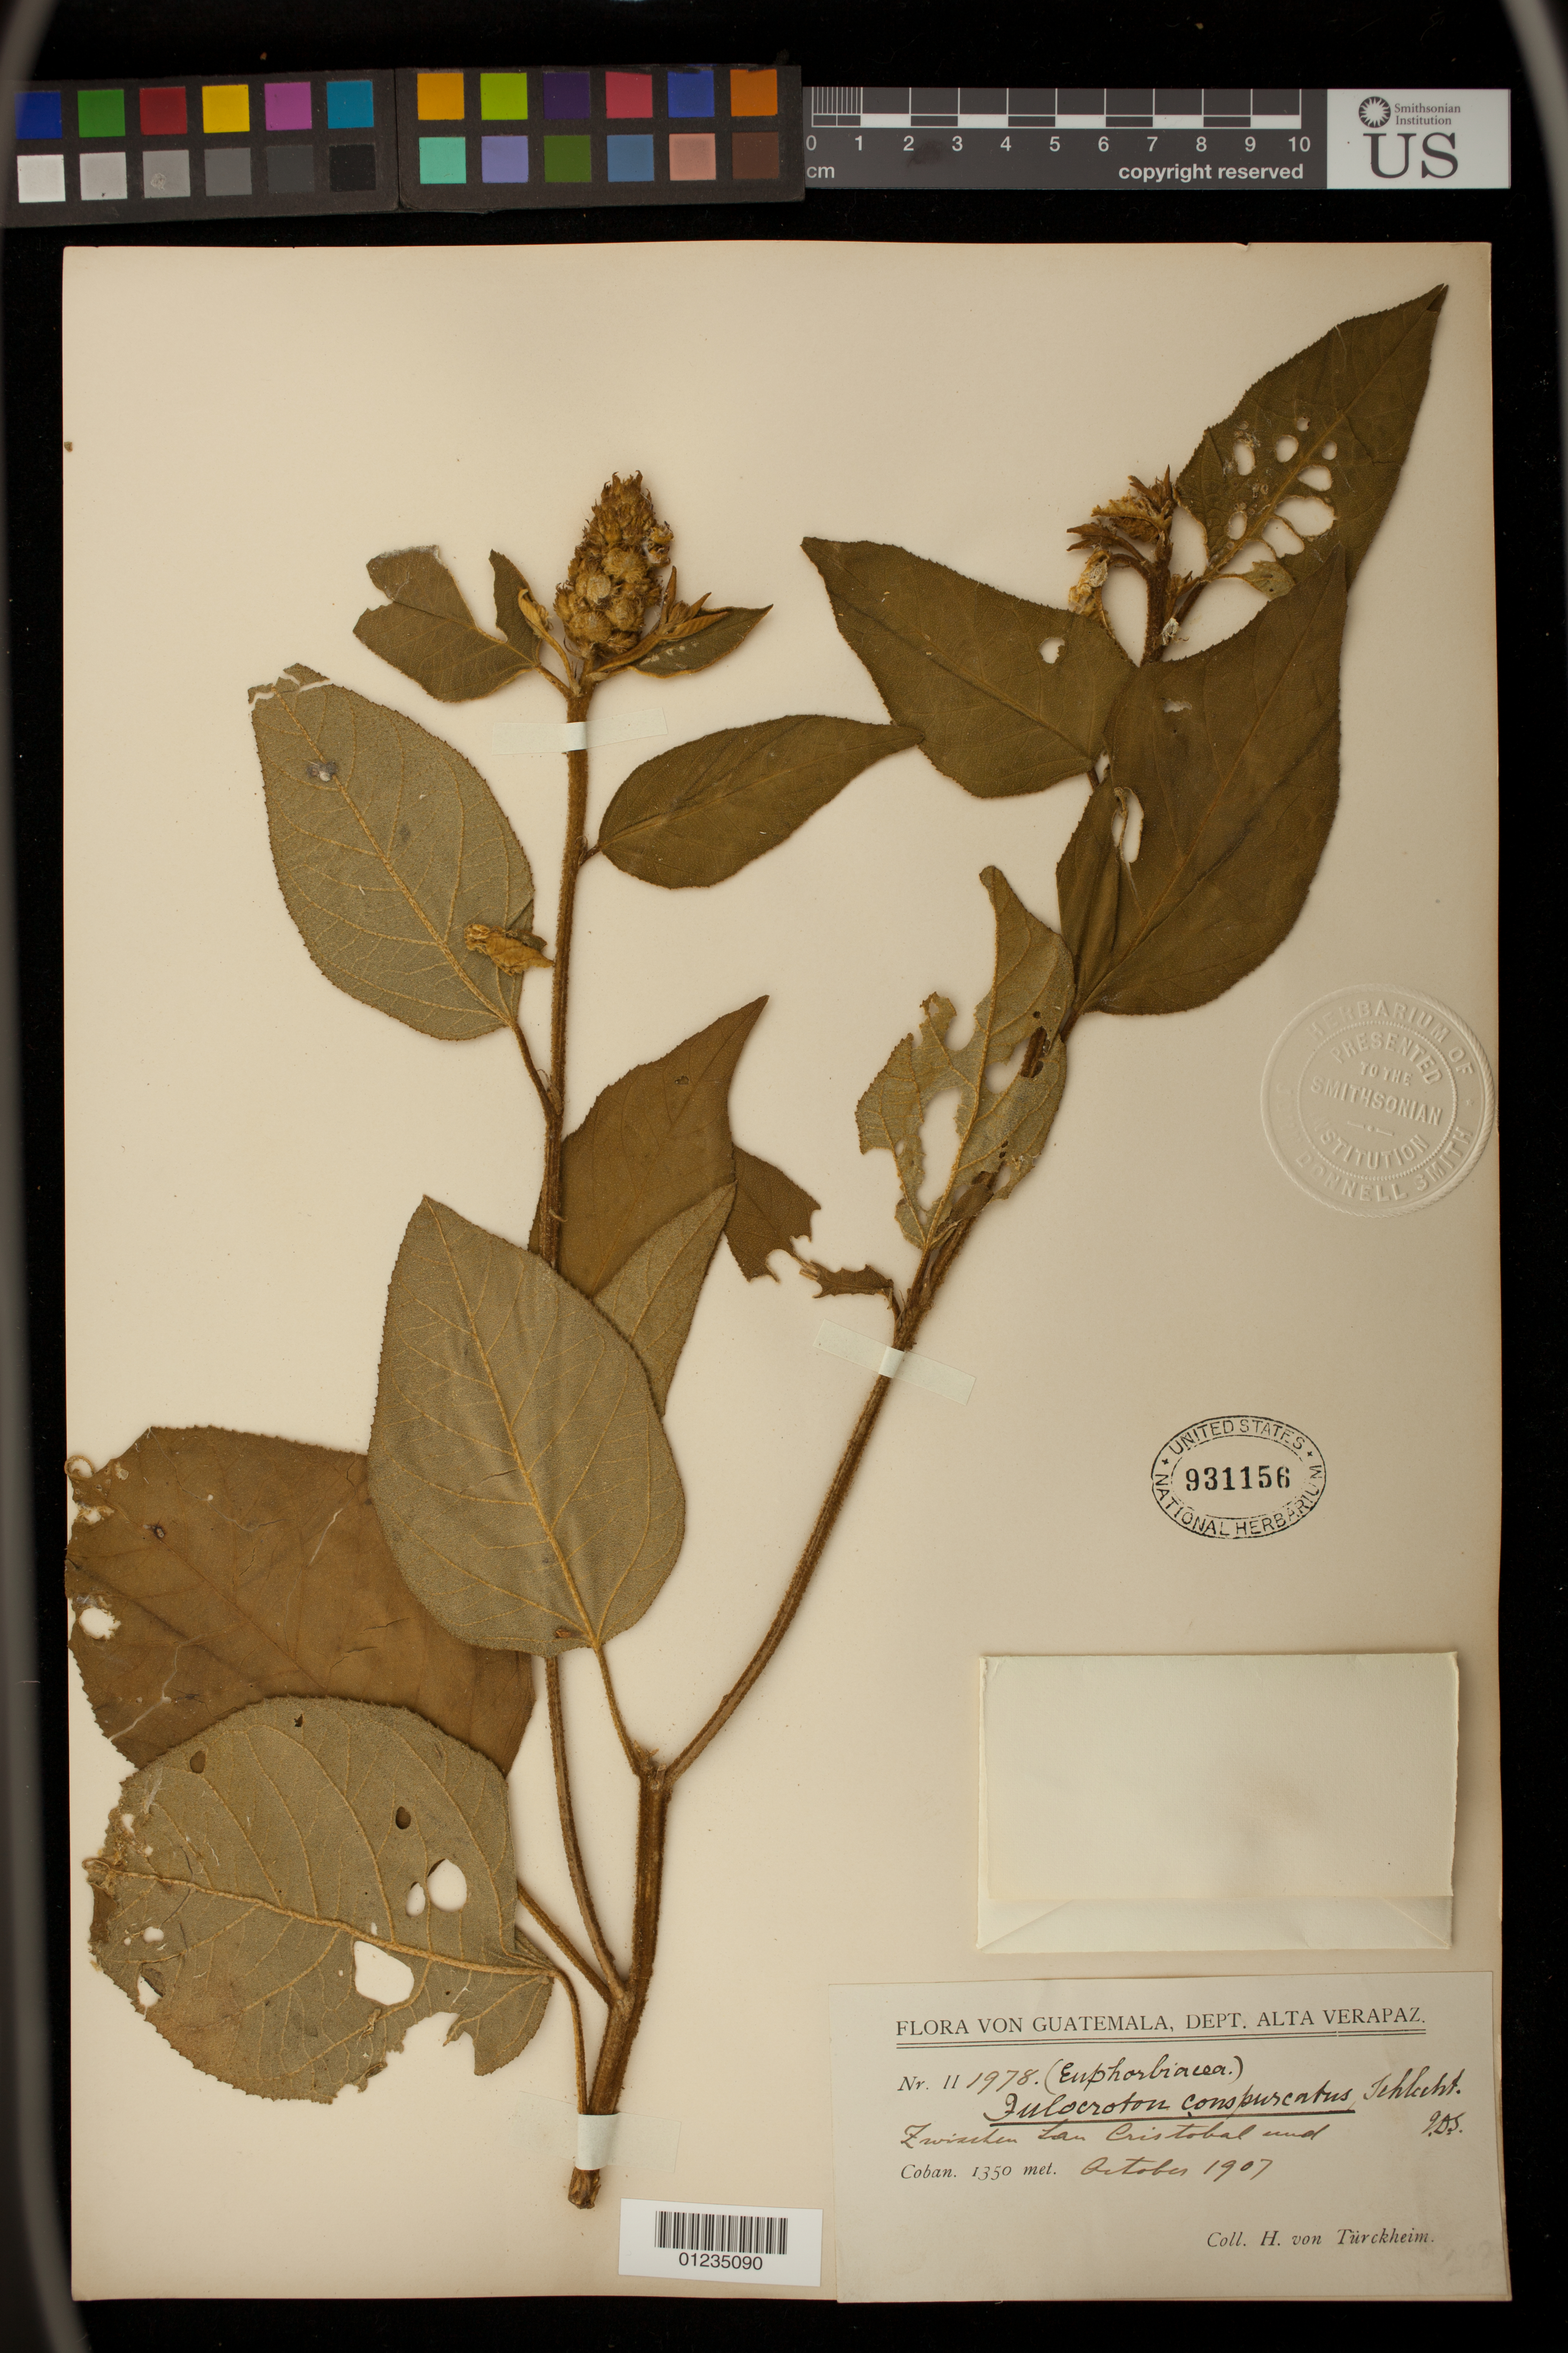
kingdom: Plantae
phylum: Tracheophyta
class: Magnoliopsida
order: Malpighiales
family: Euphorbiaceae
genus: Julocroton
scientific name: Julocroton conspurcatus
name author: (Schltdl.) Klotzsch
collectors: H. von Türckheim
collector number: II 1978.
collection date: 1907-10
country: Guatemala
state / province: Escuintla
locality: Zwisehen San Cristobal and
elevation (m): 1350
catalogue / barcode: US 931156